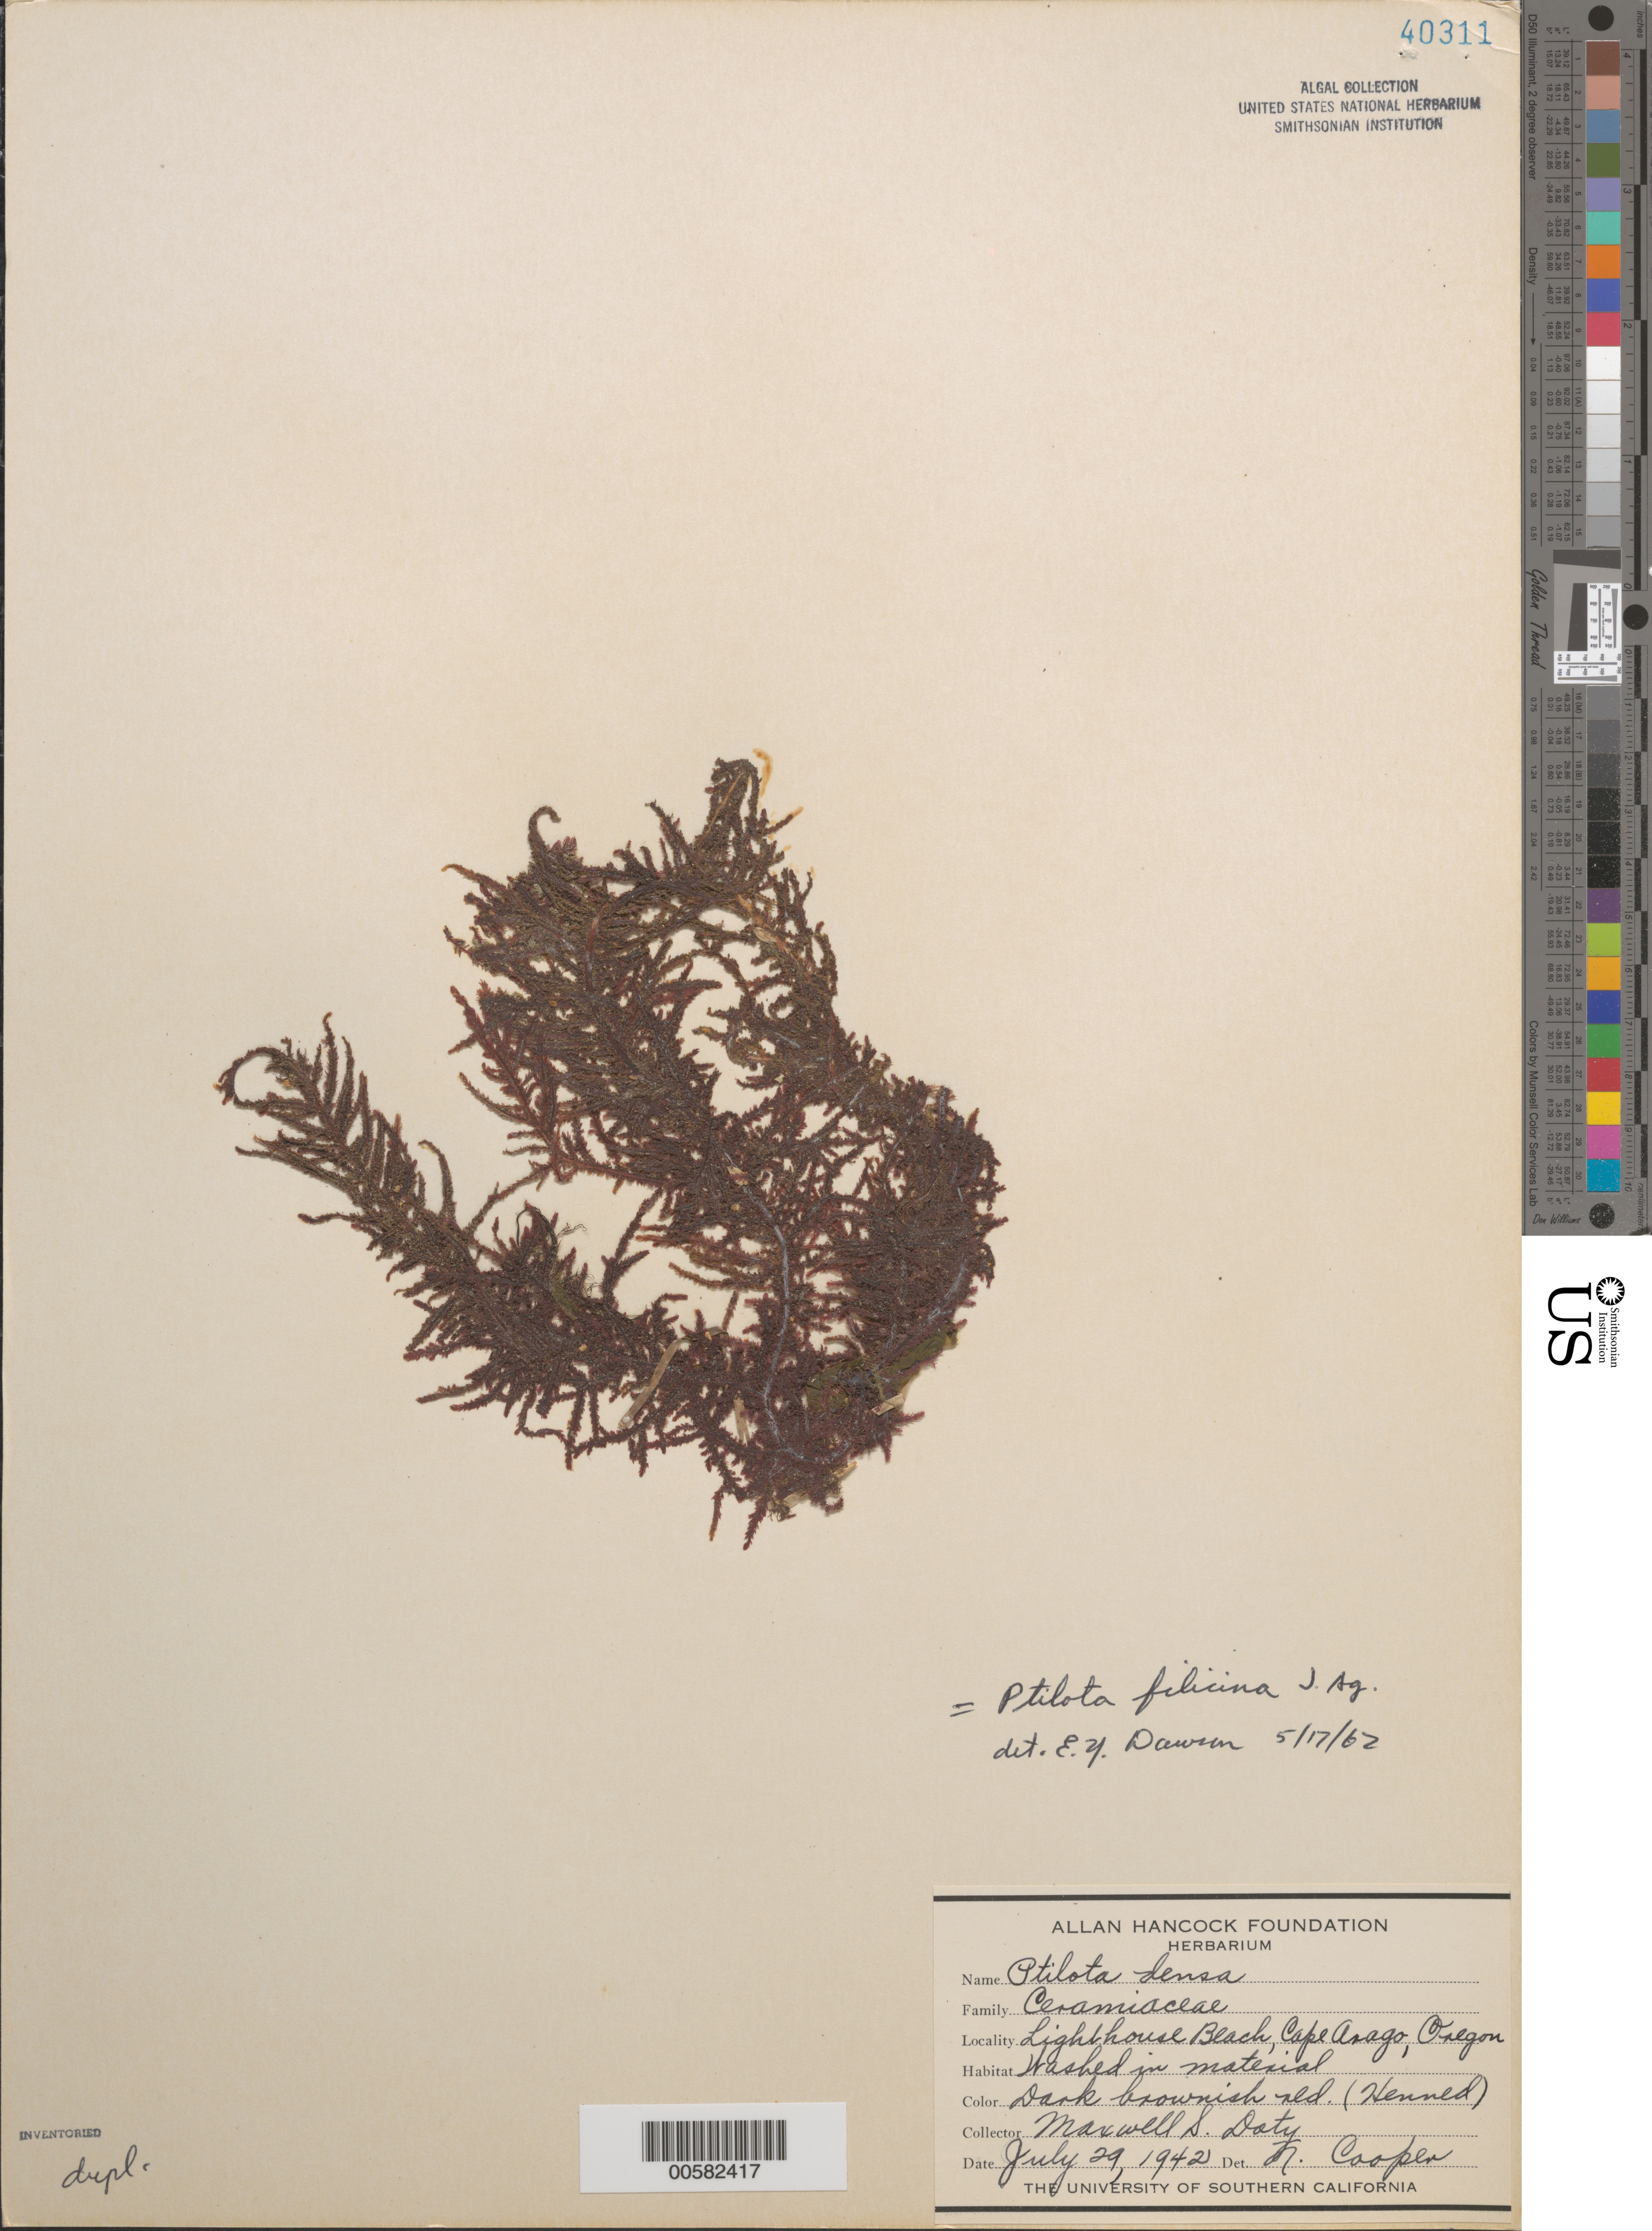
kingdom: Plantae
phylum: Rhodophyta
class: Florideophyceae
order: Ceramiales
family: Wrangeliaceae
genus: Ptilota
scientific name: Ptilota filicina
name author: J. Agardh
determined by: Dawson, E. Y.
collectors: M. S. Doty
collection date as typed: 29 Jul 1942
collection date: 1942-07-29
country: United States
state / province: Oregon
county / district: Coos County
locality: Lighthouse Beach, Cape Arago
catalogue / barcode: US 40311